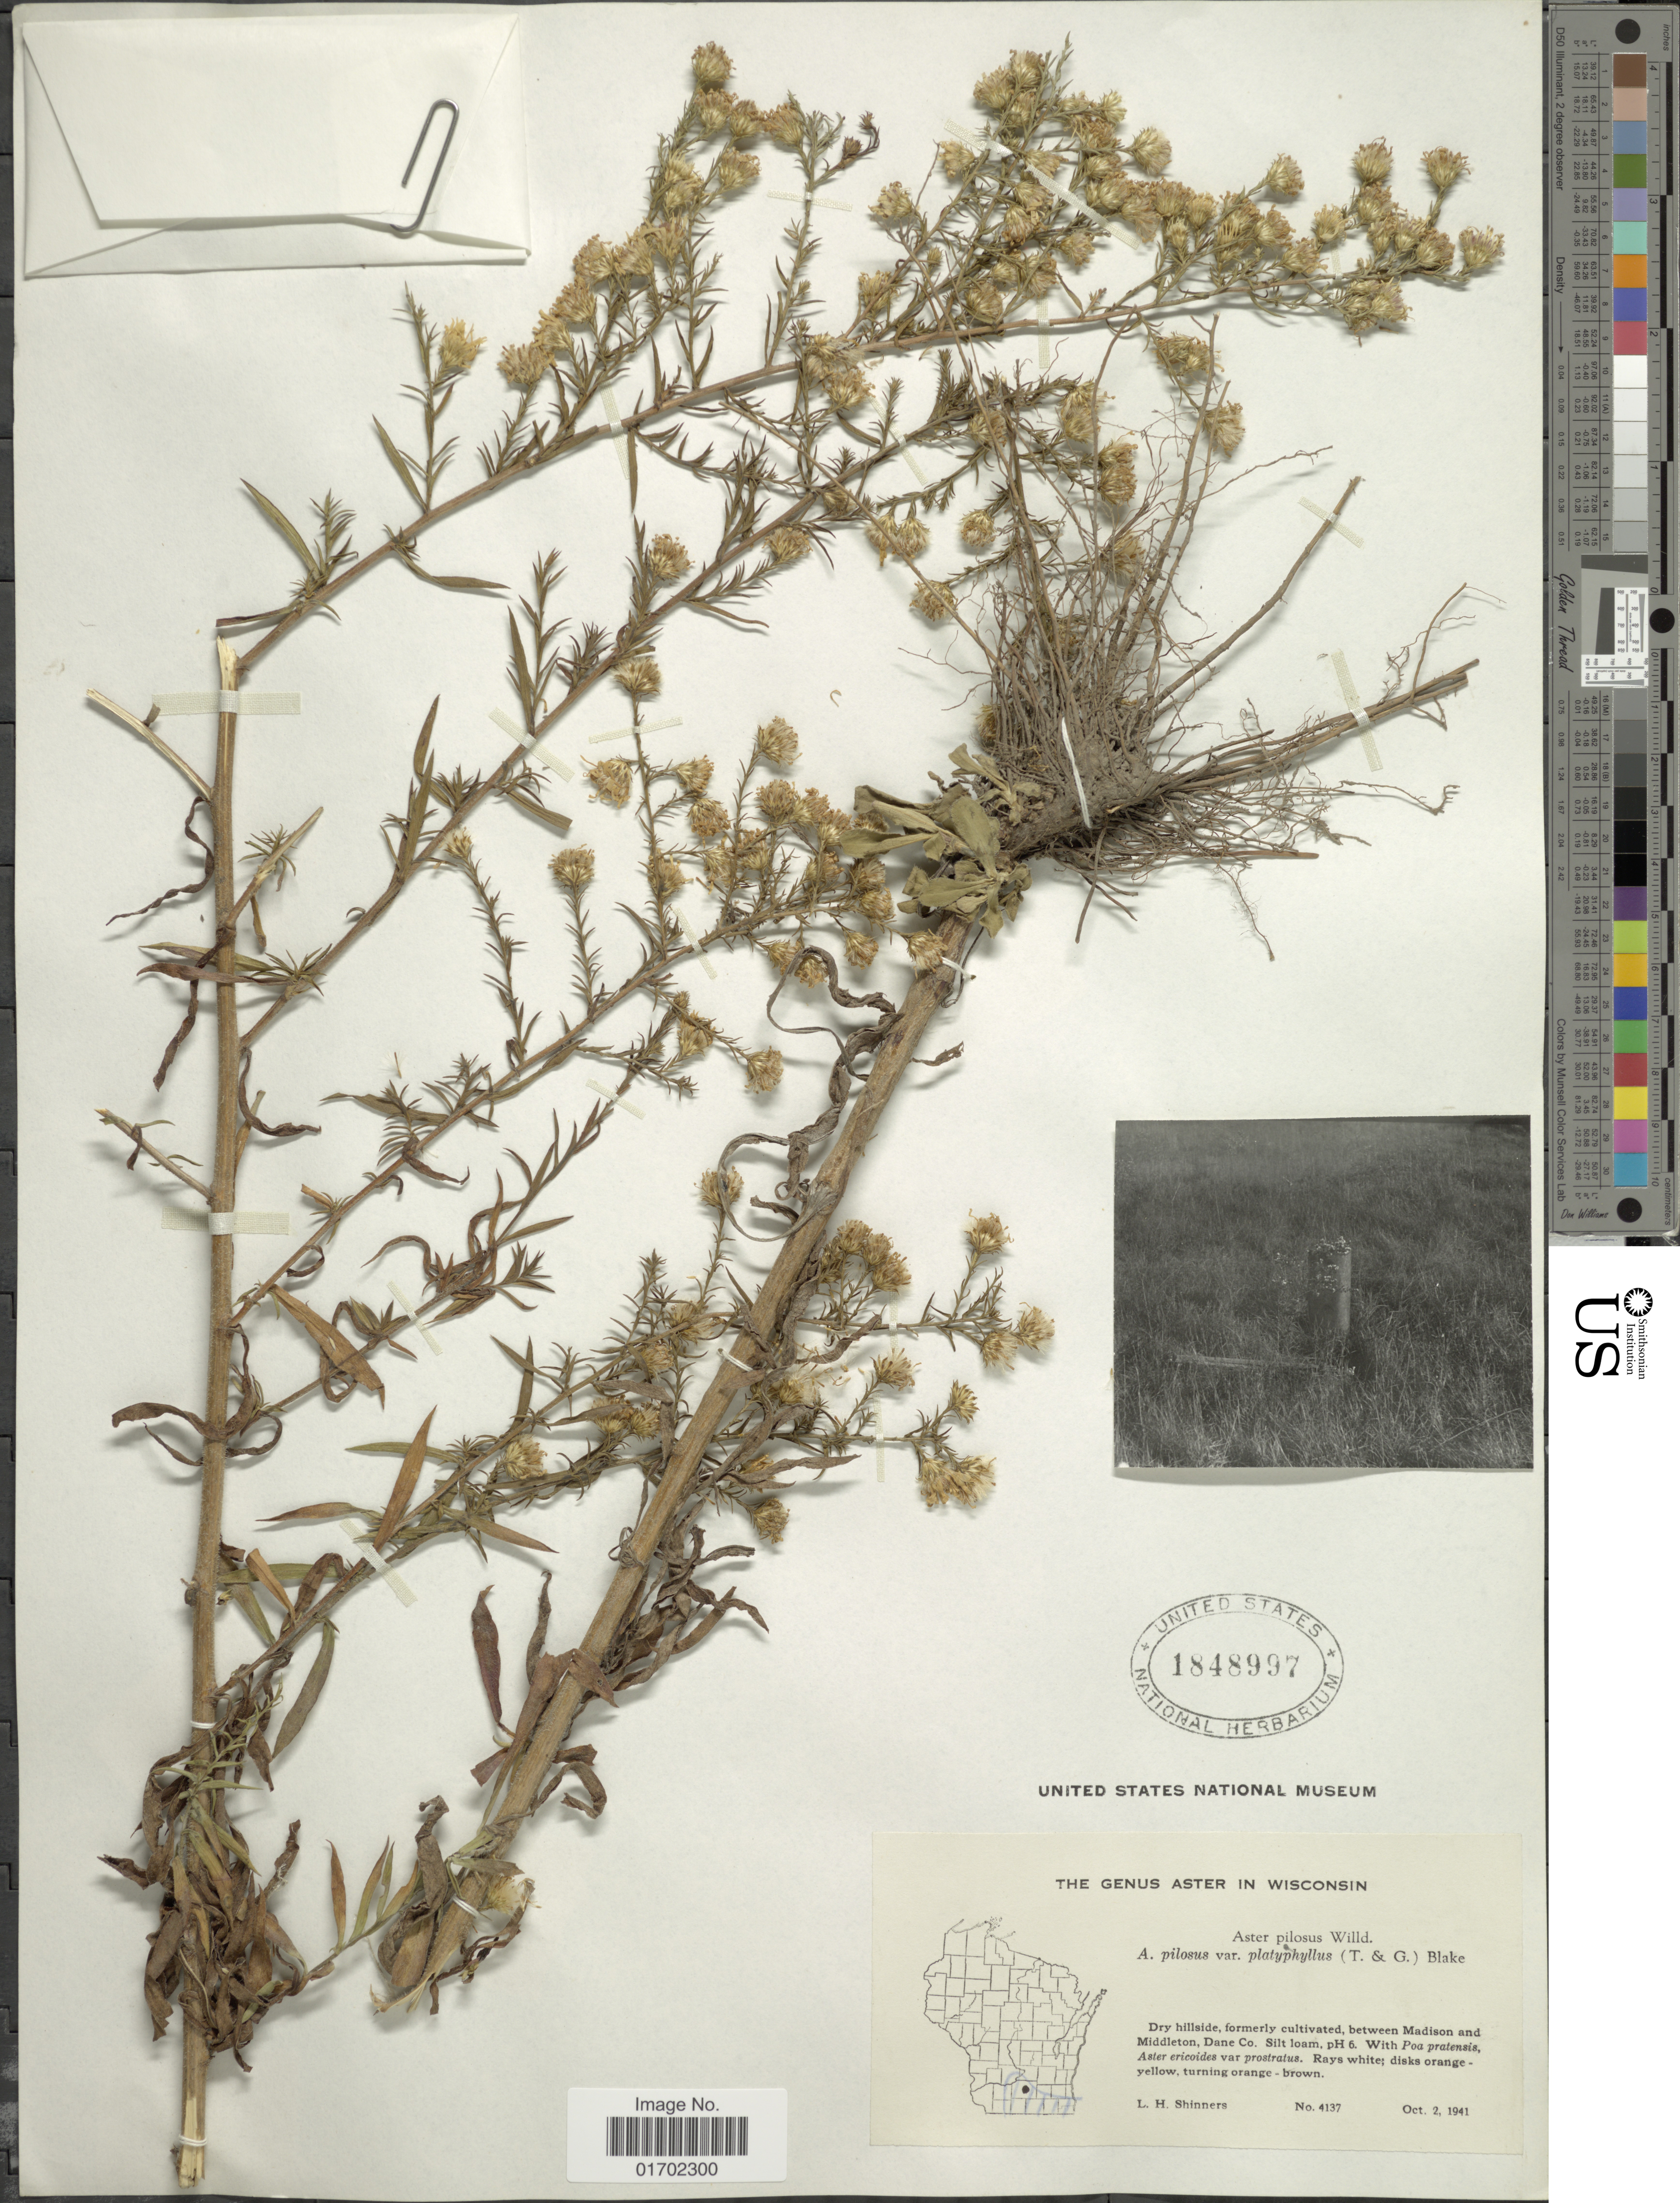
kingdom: Plantae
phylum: Tracheophyta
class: Magnoliopsida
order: Asterales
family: Asteraceae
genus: Symphyotrichum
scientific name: Symphyotrichum pilosum var. pilosum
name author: (Willd.) G.L. Nesom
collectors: L. H. Shinners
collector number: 4137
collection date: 1941-10-02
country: United States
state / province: Wisconsin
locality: Between Madison and Middleton, Dane Co.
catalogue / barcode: US 1848997